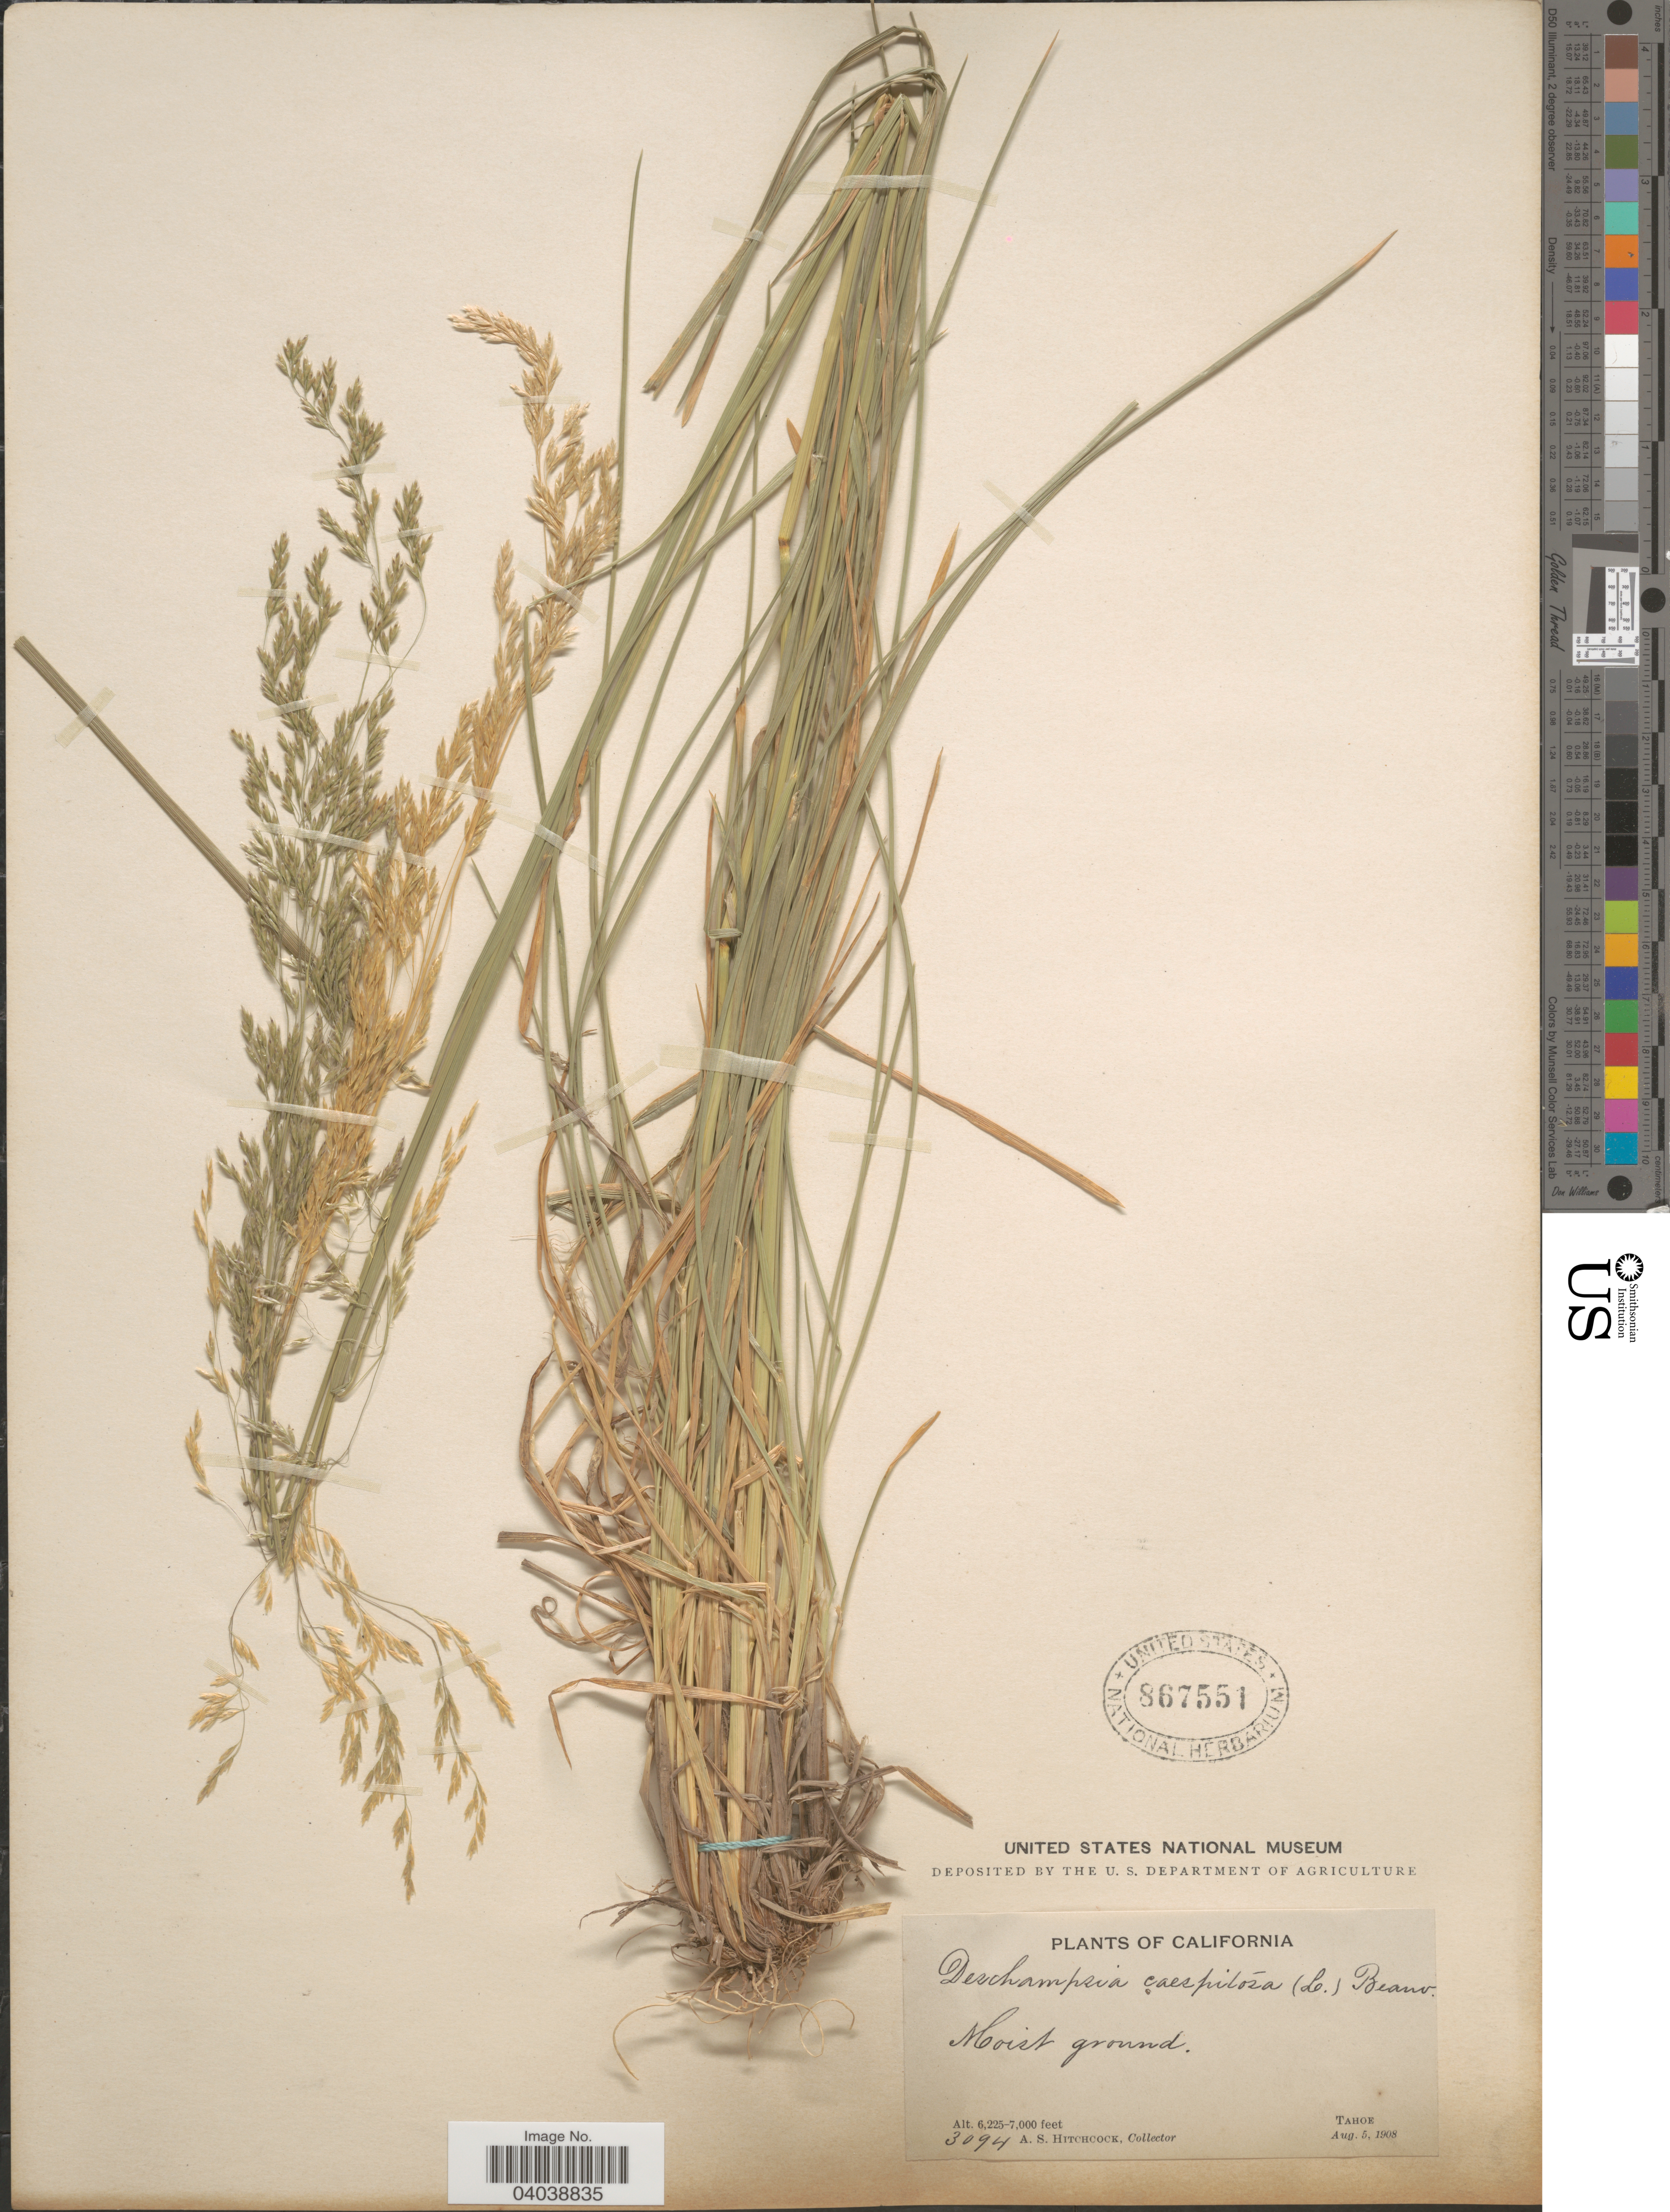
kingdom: Plantae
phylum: Tracheophyta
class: Liliopsida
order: Poales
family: Poaceae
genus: Deschampsia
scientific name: Deschampsia cespitosa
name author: (L.) P. Beauv.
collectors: A. S. Hitchcock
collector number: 3094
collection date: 1908-08-05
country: United States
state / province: California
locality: Moist ground. Tahoe.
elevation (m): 1897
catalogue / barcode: US 867551